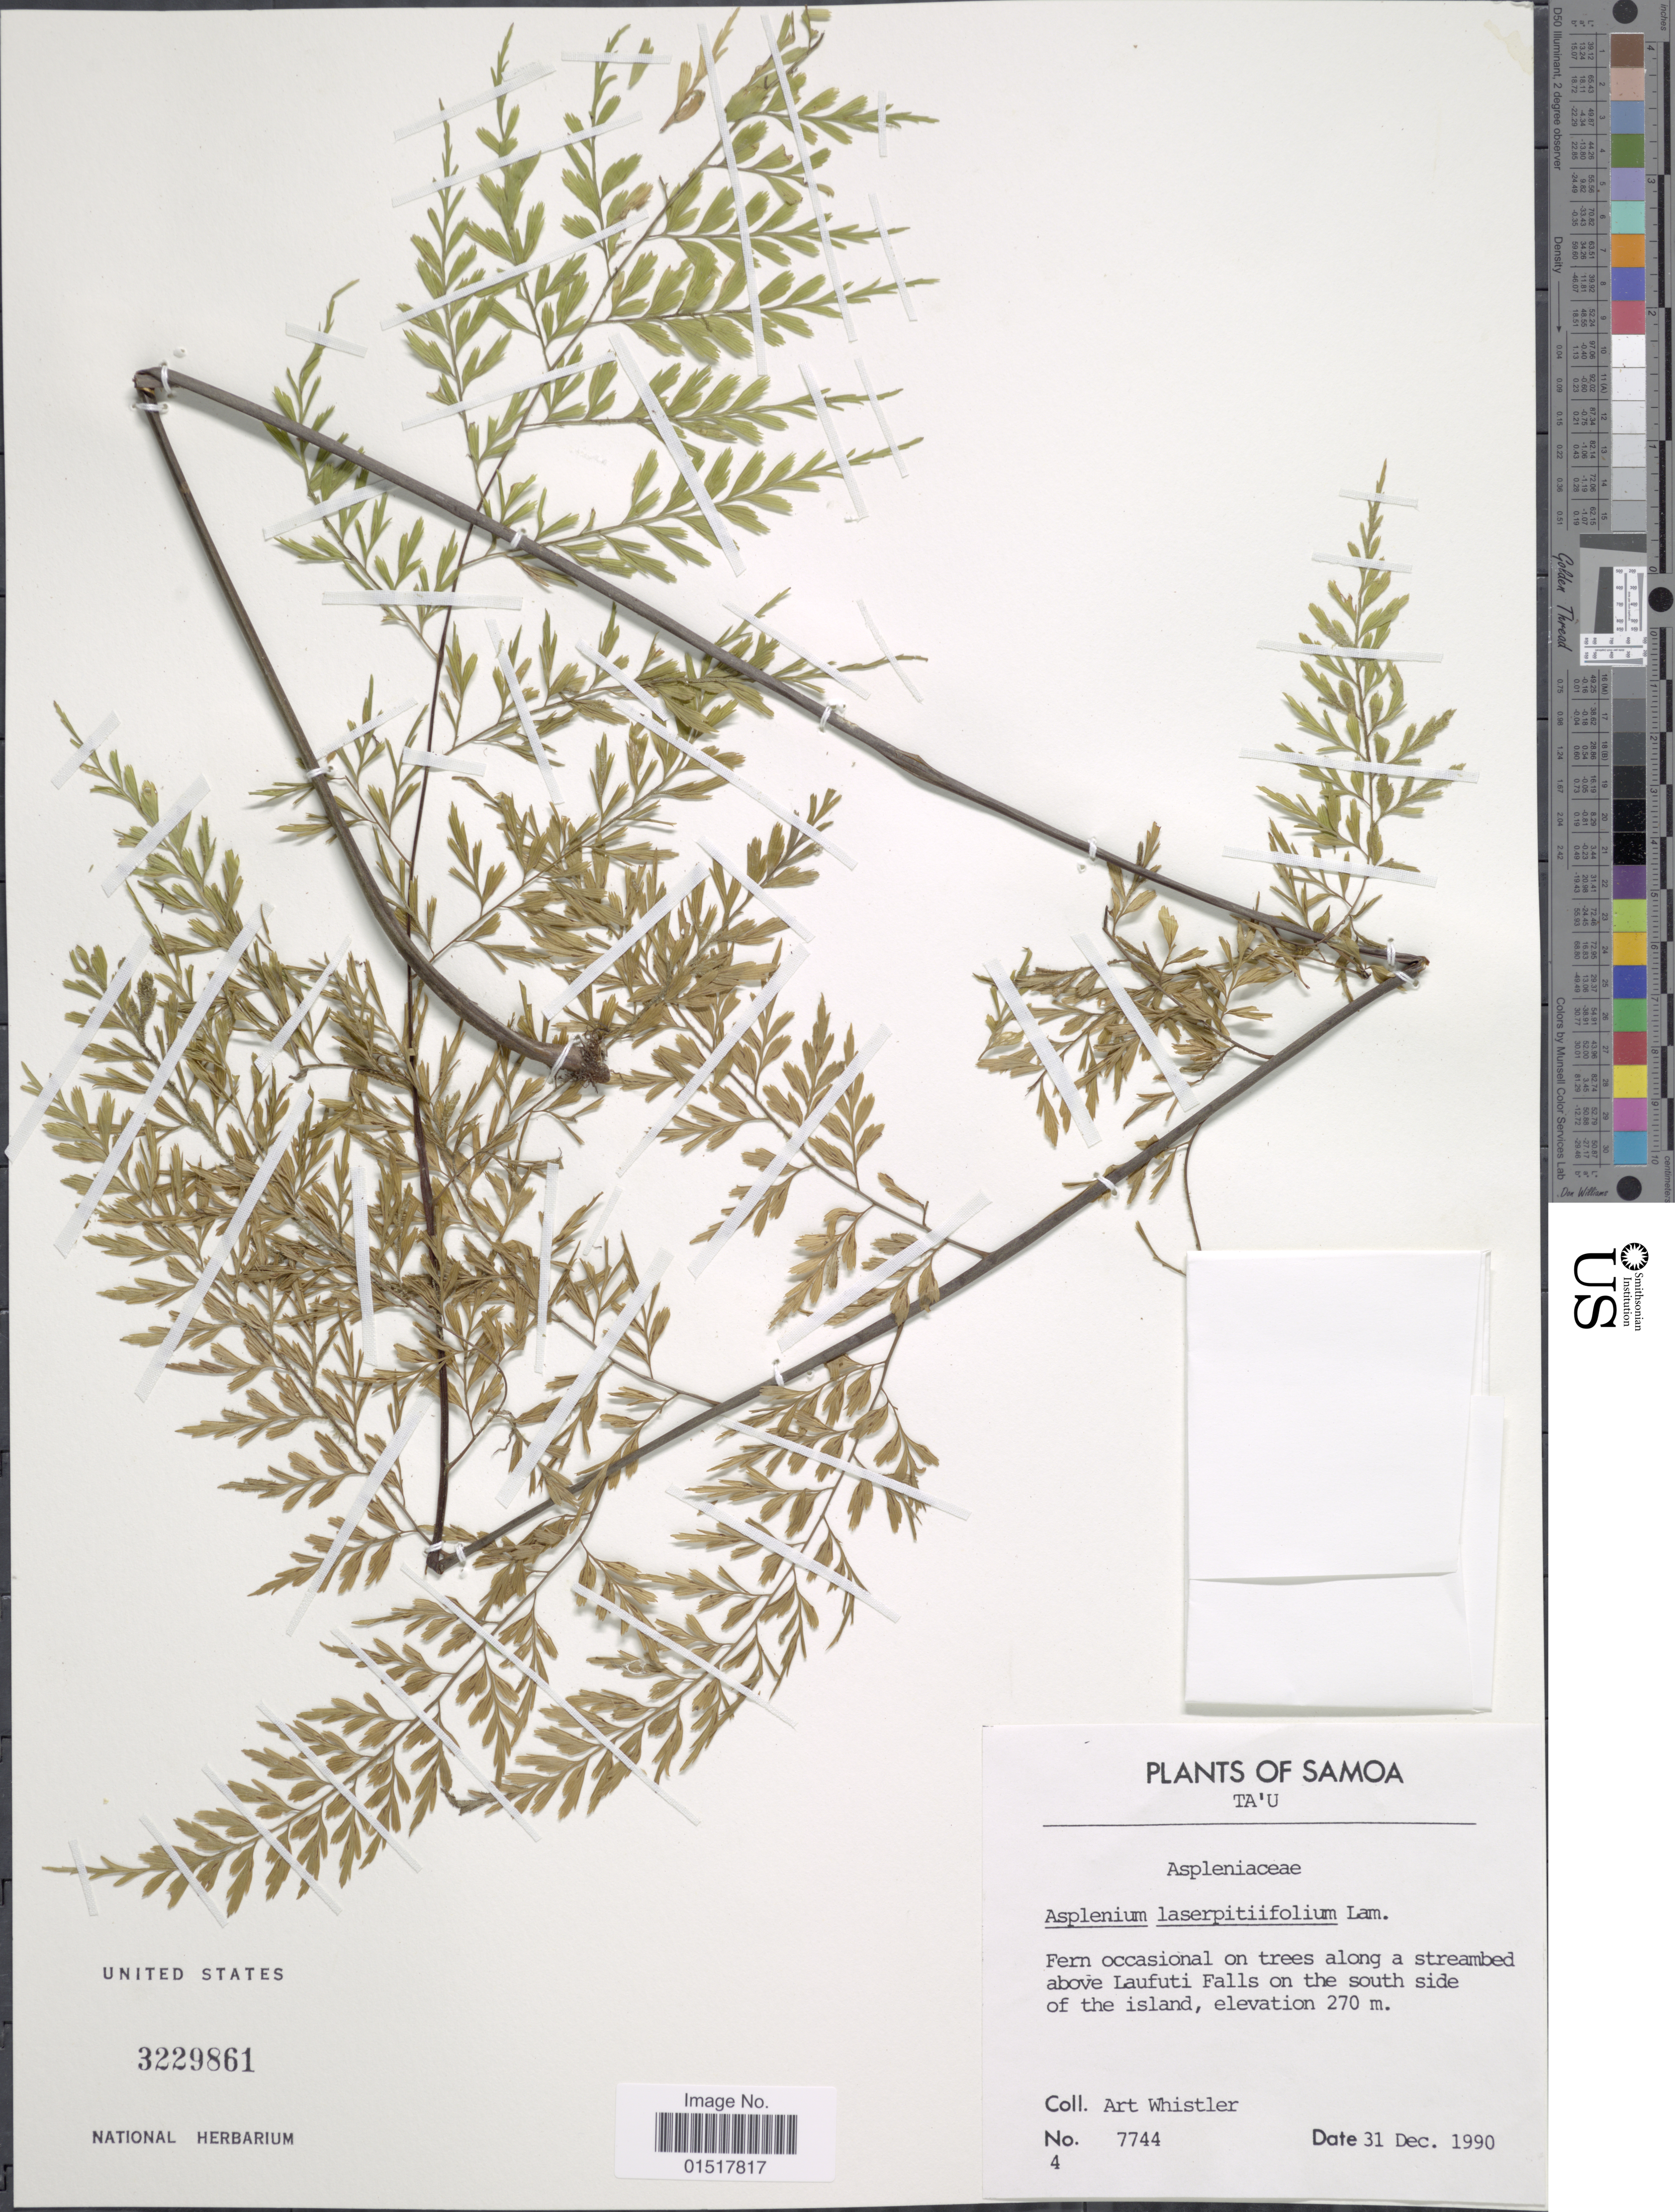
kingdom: Plantae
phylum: Tracheophyta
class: Polypodiopsida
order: Polypodiales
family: Aspleniaceae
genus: Asplenium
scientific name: Asplenium laserpitiifolium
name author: Lam.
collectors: A. Whistler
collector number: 7744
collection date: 1990-12-31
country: American Samoa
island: Ta'u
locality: Ta'u. Fern occasional on trees along a streambed above Laufuti Falls on the south side of the island.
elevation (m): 270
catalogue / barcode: US 3229861